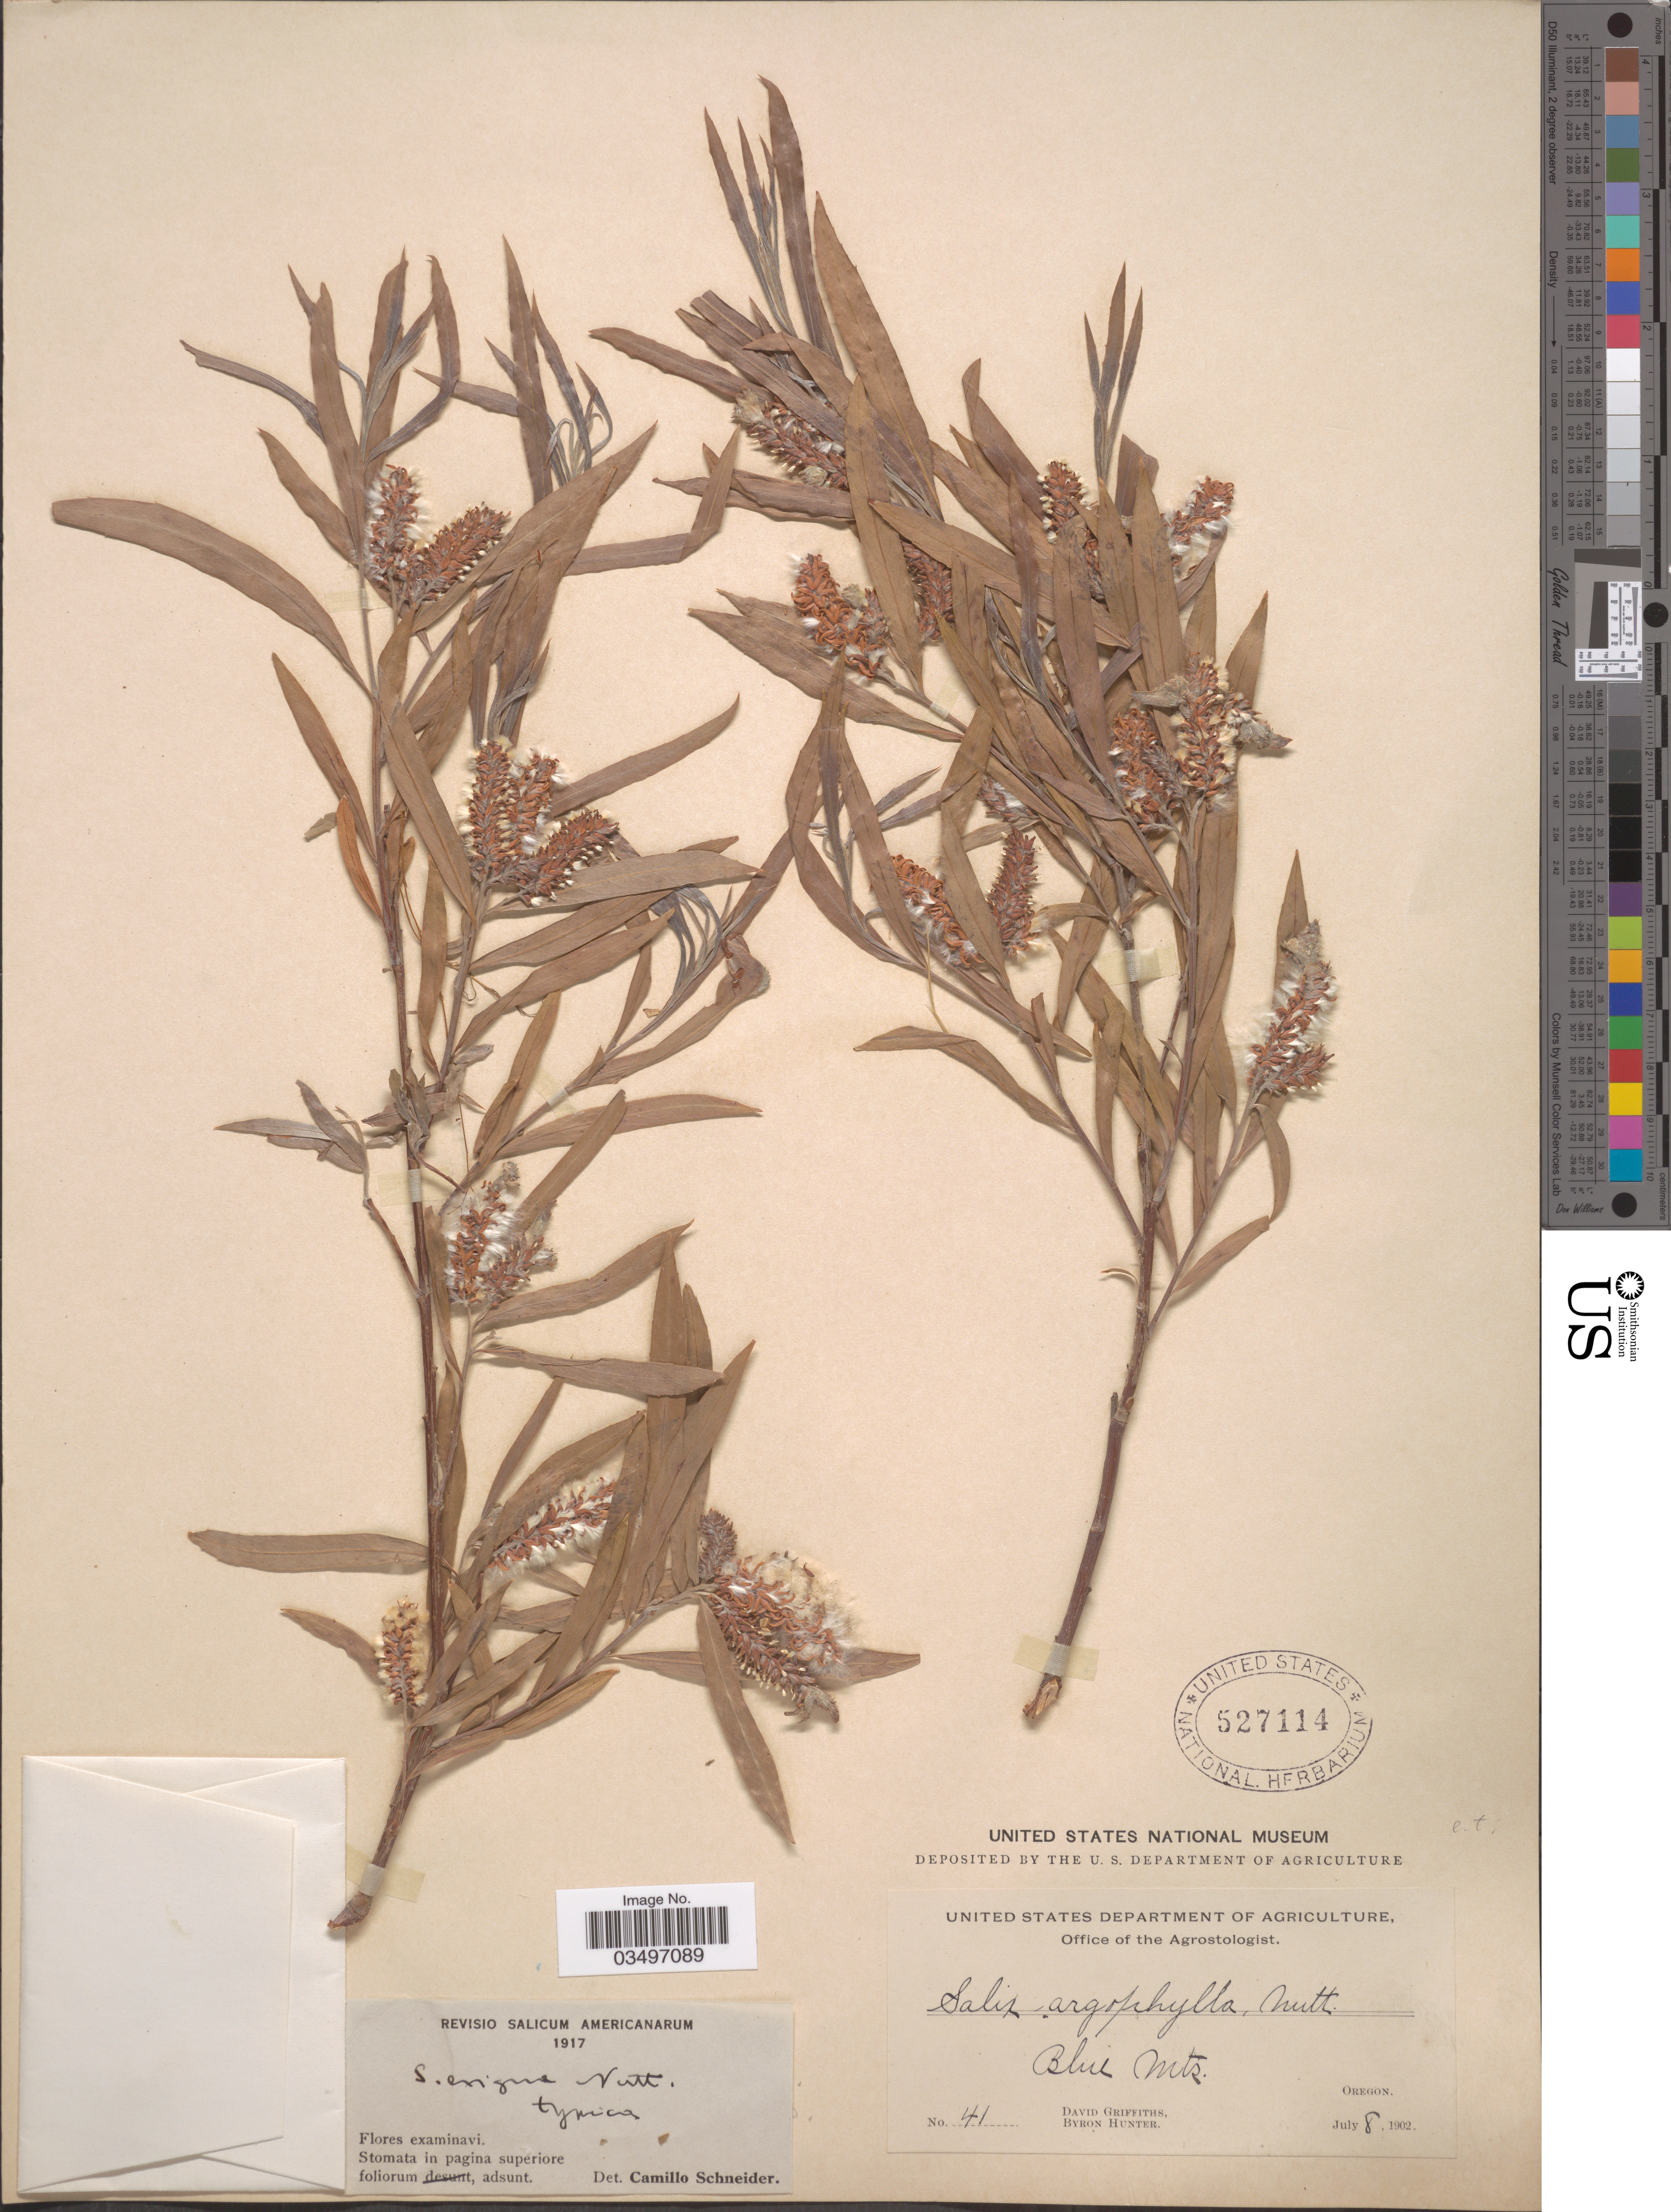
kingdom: Plantae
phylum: Tracheophyta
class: Magnoliopsida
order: Malpighiales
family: Salicaceae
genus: Salix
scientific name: Salix exigua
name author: Nutt.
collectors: D. Griffiths & B. Hunter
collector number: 41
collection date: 1902-07-08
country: United States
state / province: Oregon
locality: Blue Mts.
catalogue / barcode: US 527114